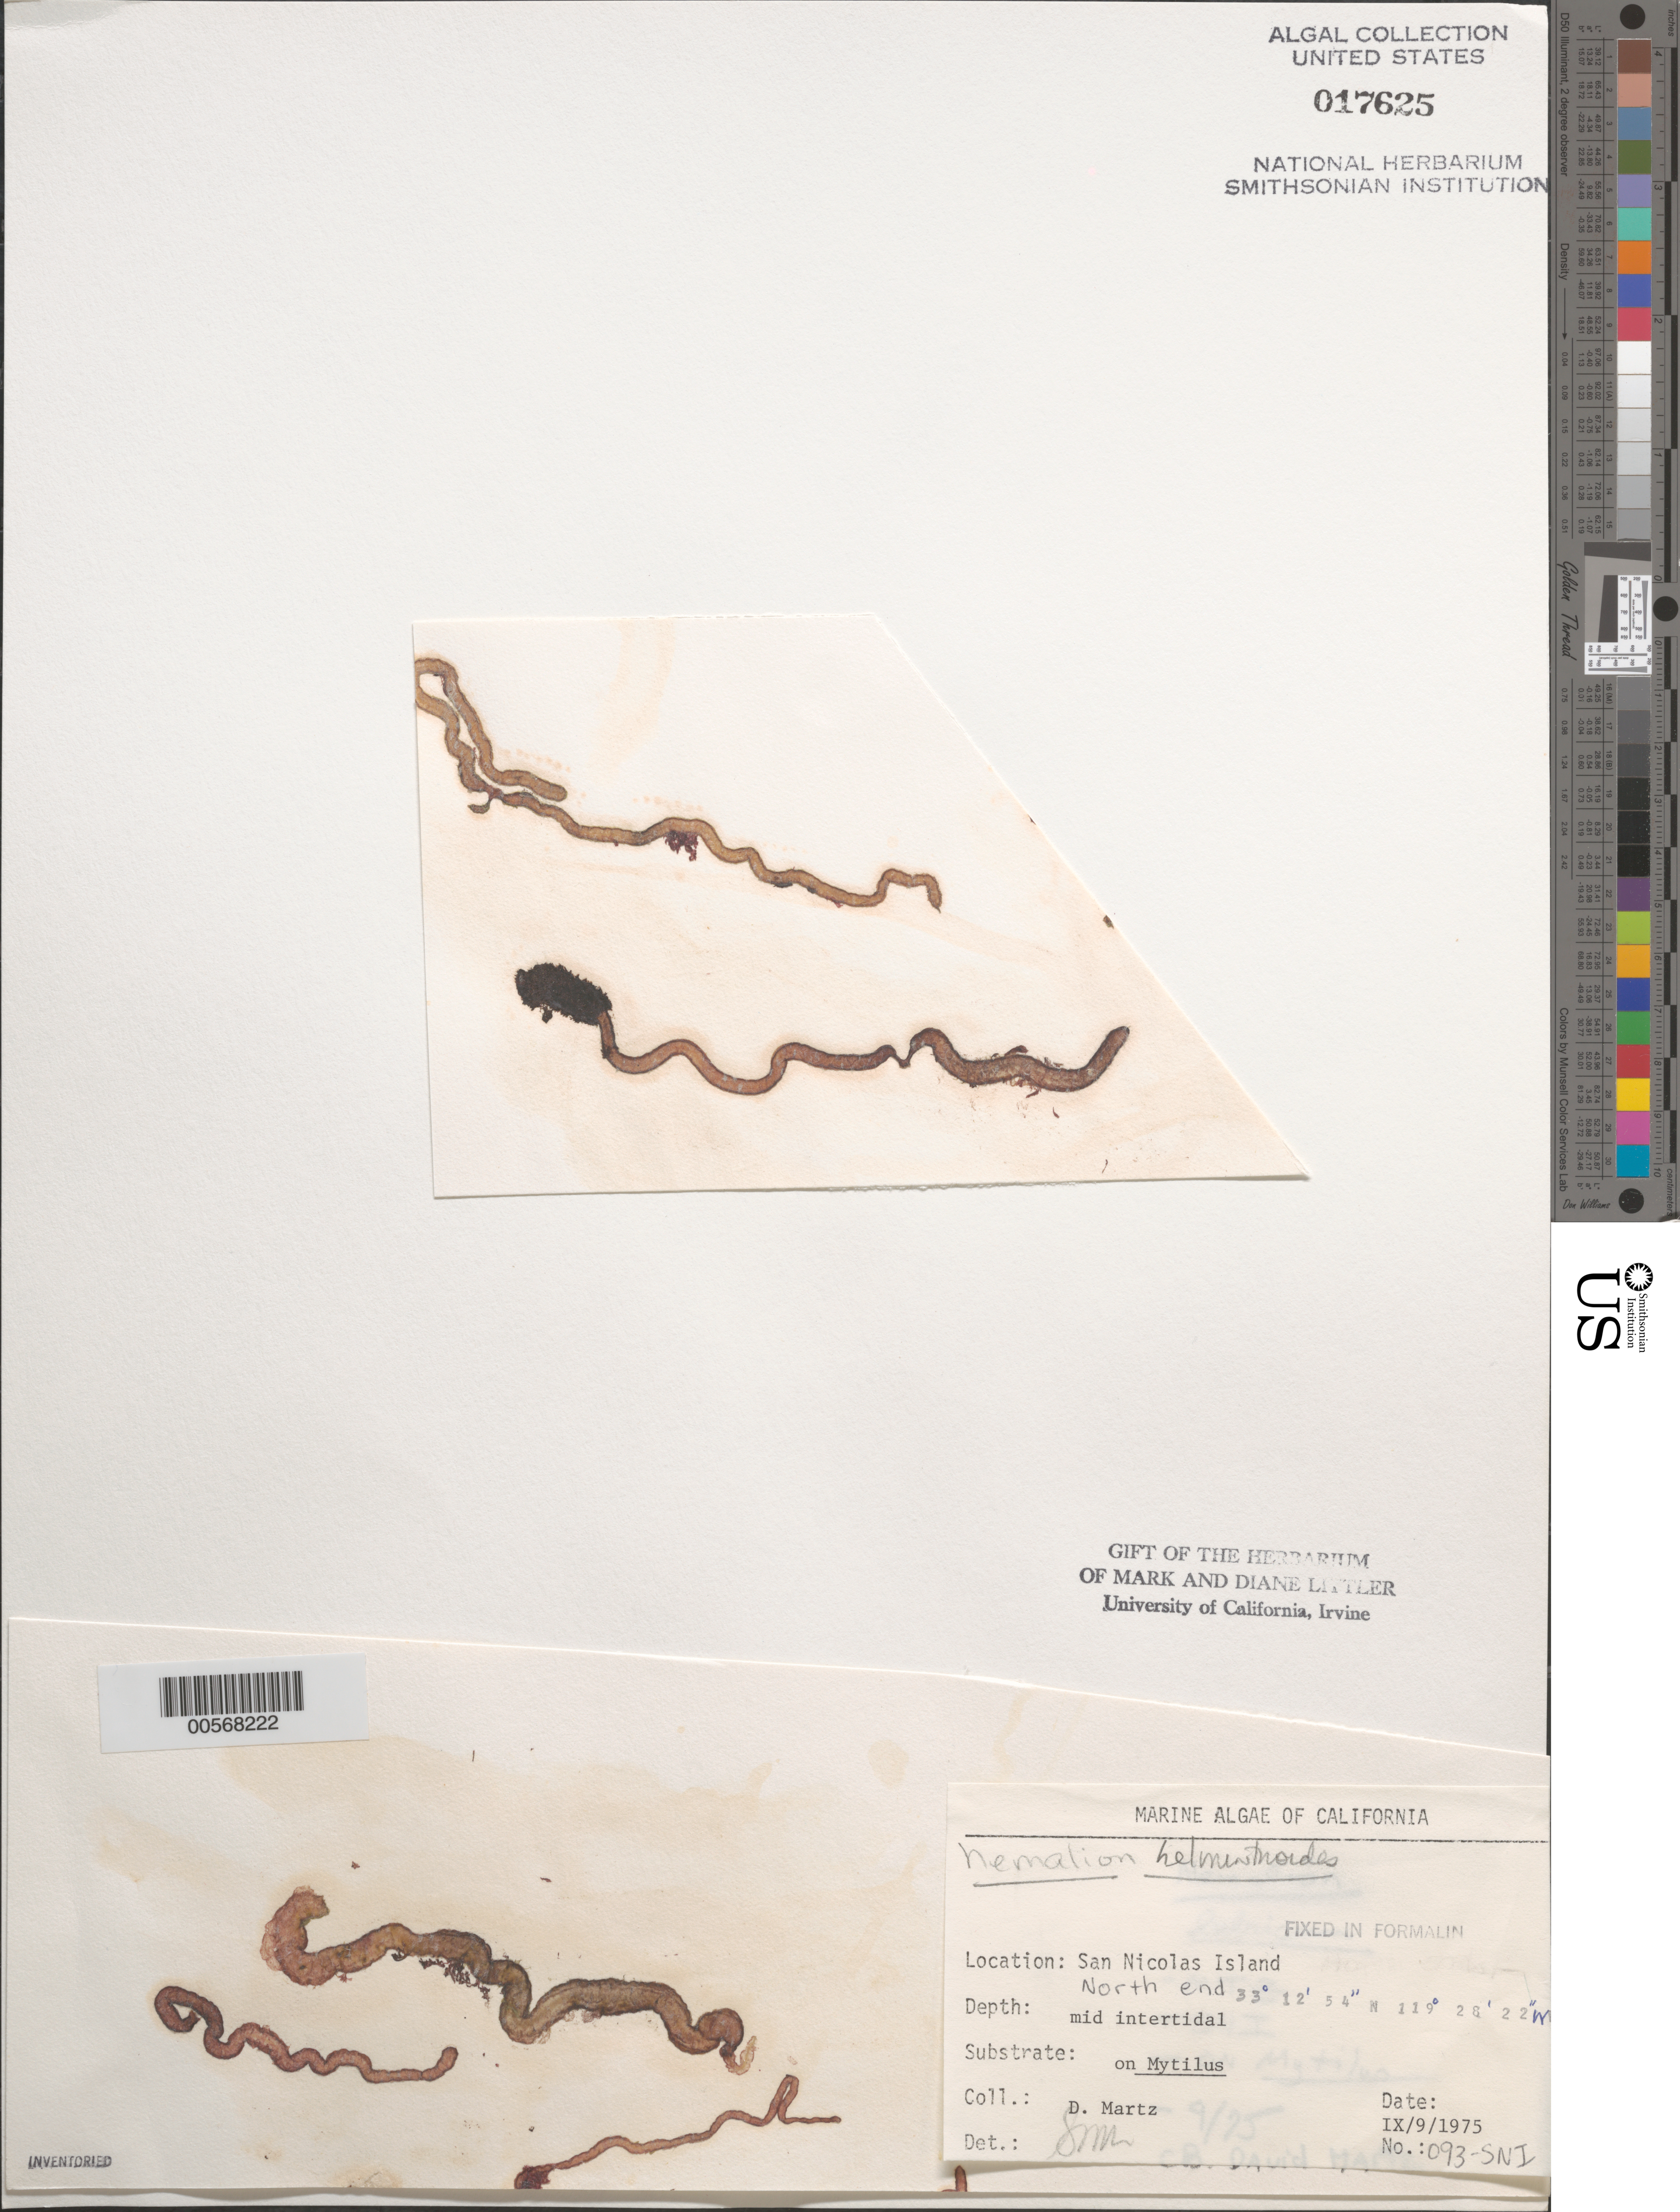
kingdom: Plantae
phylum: Rhodophyta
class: Florideophyceae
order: Nemaliales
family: Nemaliaceae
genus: Nemalion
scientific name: Nemalion multifidum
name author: (Lyngb.) Chauvin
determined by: Algae name updating Project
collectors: D. Martz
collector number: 093-sni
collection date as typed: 09 Sep 1975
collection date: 1975-09-09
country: United States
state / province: California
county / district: Ventura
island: San Nicolas Island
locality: Dutch Harbor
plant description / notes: BLM-SOCALBIGHT Rocky Intertidal Survey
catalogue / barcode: US 17625